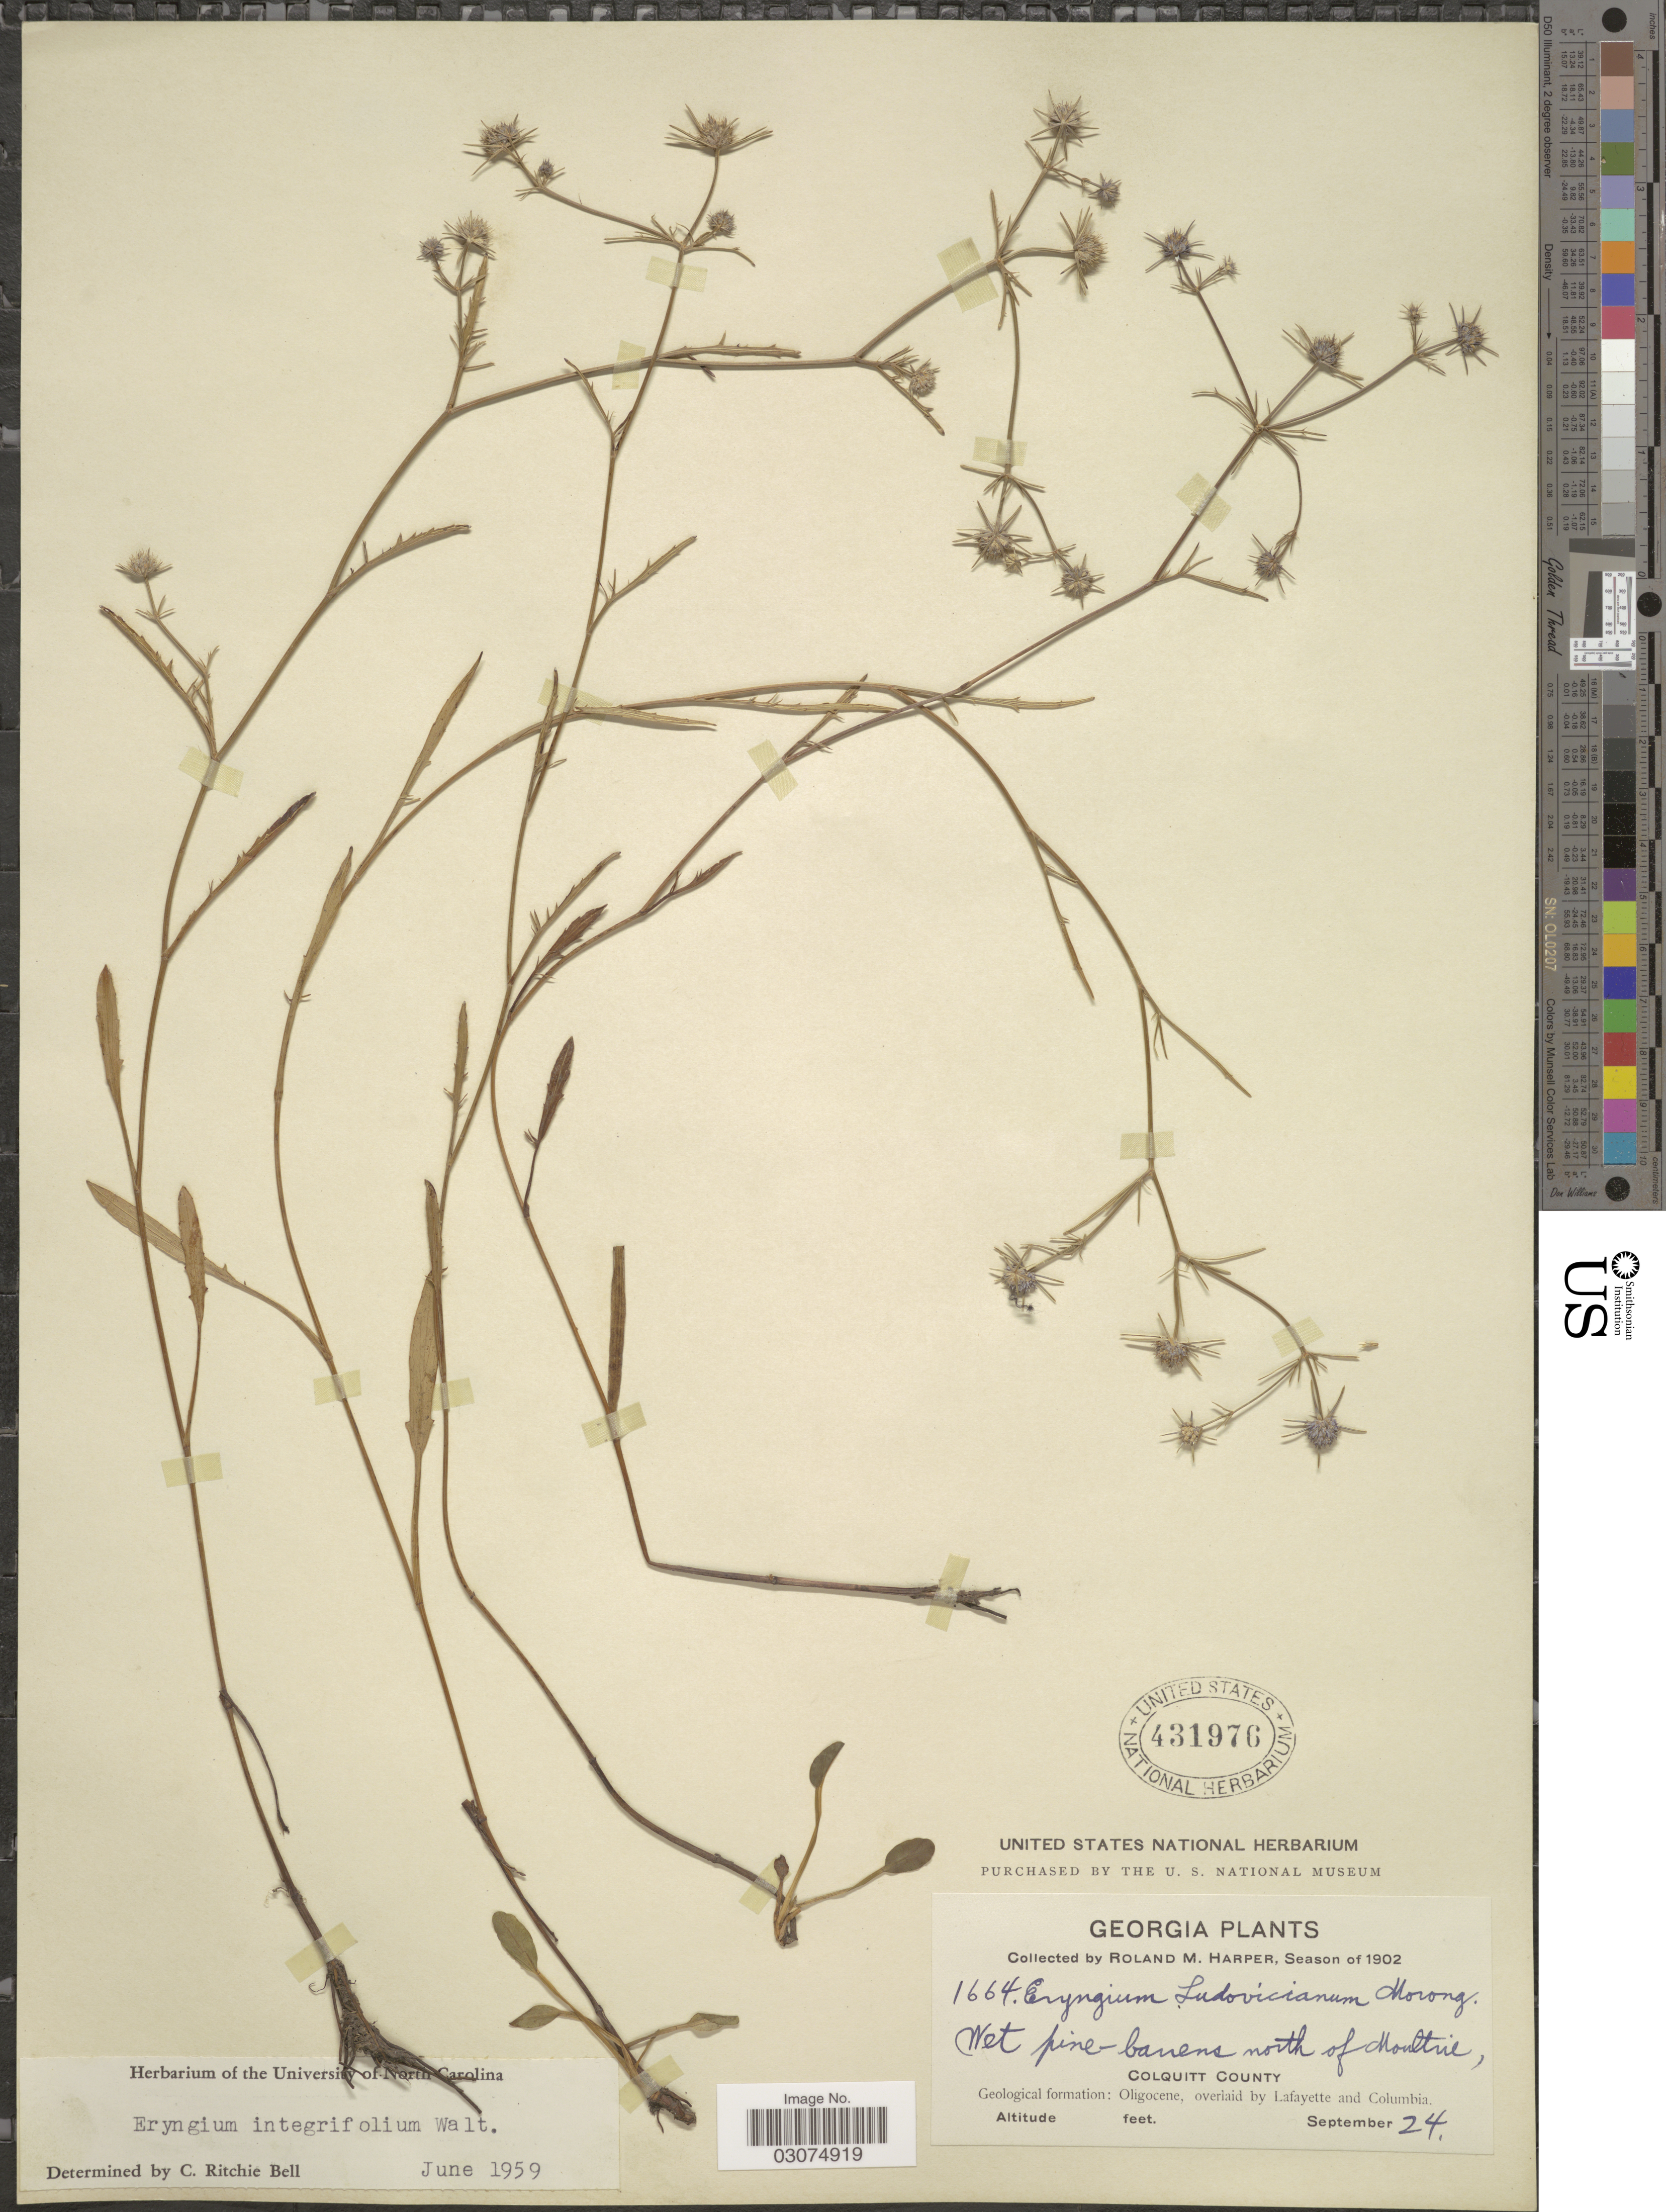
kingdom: Plantae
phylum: Tracheophyta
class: Magnoliopsida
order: Apiales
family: Apiaceae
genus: Eryngium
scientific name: Eryngium integrifolium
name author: Walter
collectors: R. M. Harper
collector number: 1664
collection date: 1902-09-24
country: United States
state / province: Georgia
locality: Wet pine-barrens north of Moultrie, Colquitt County.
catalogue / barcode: US 431976